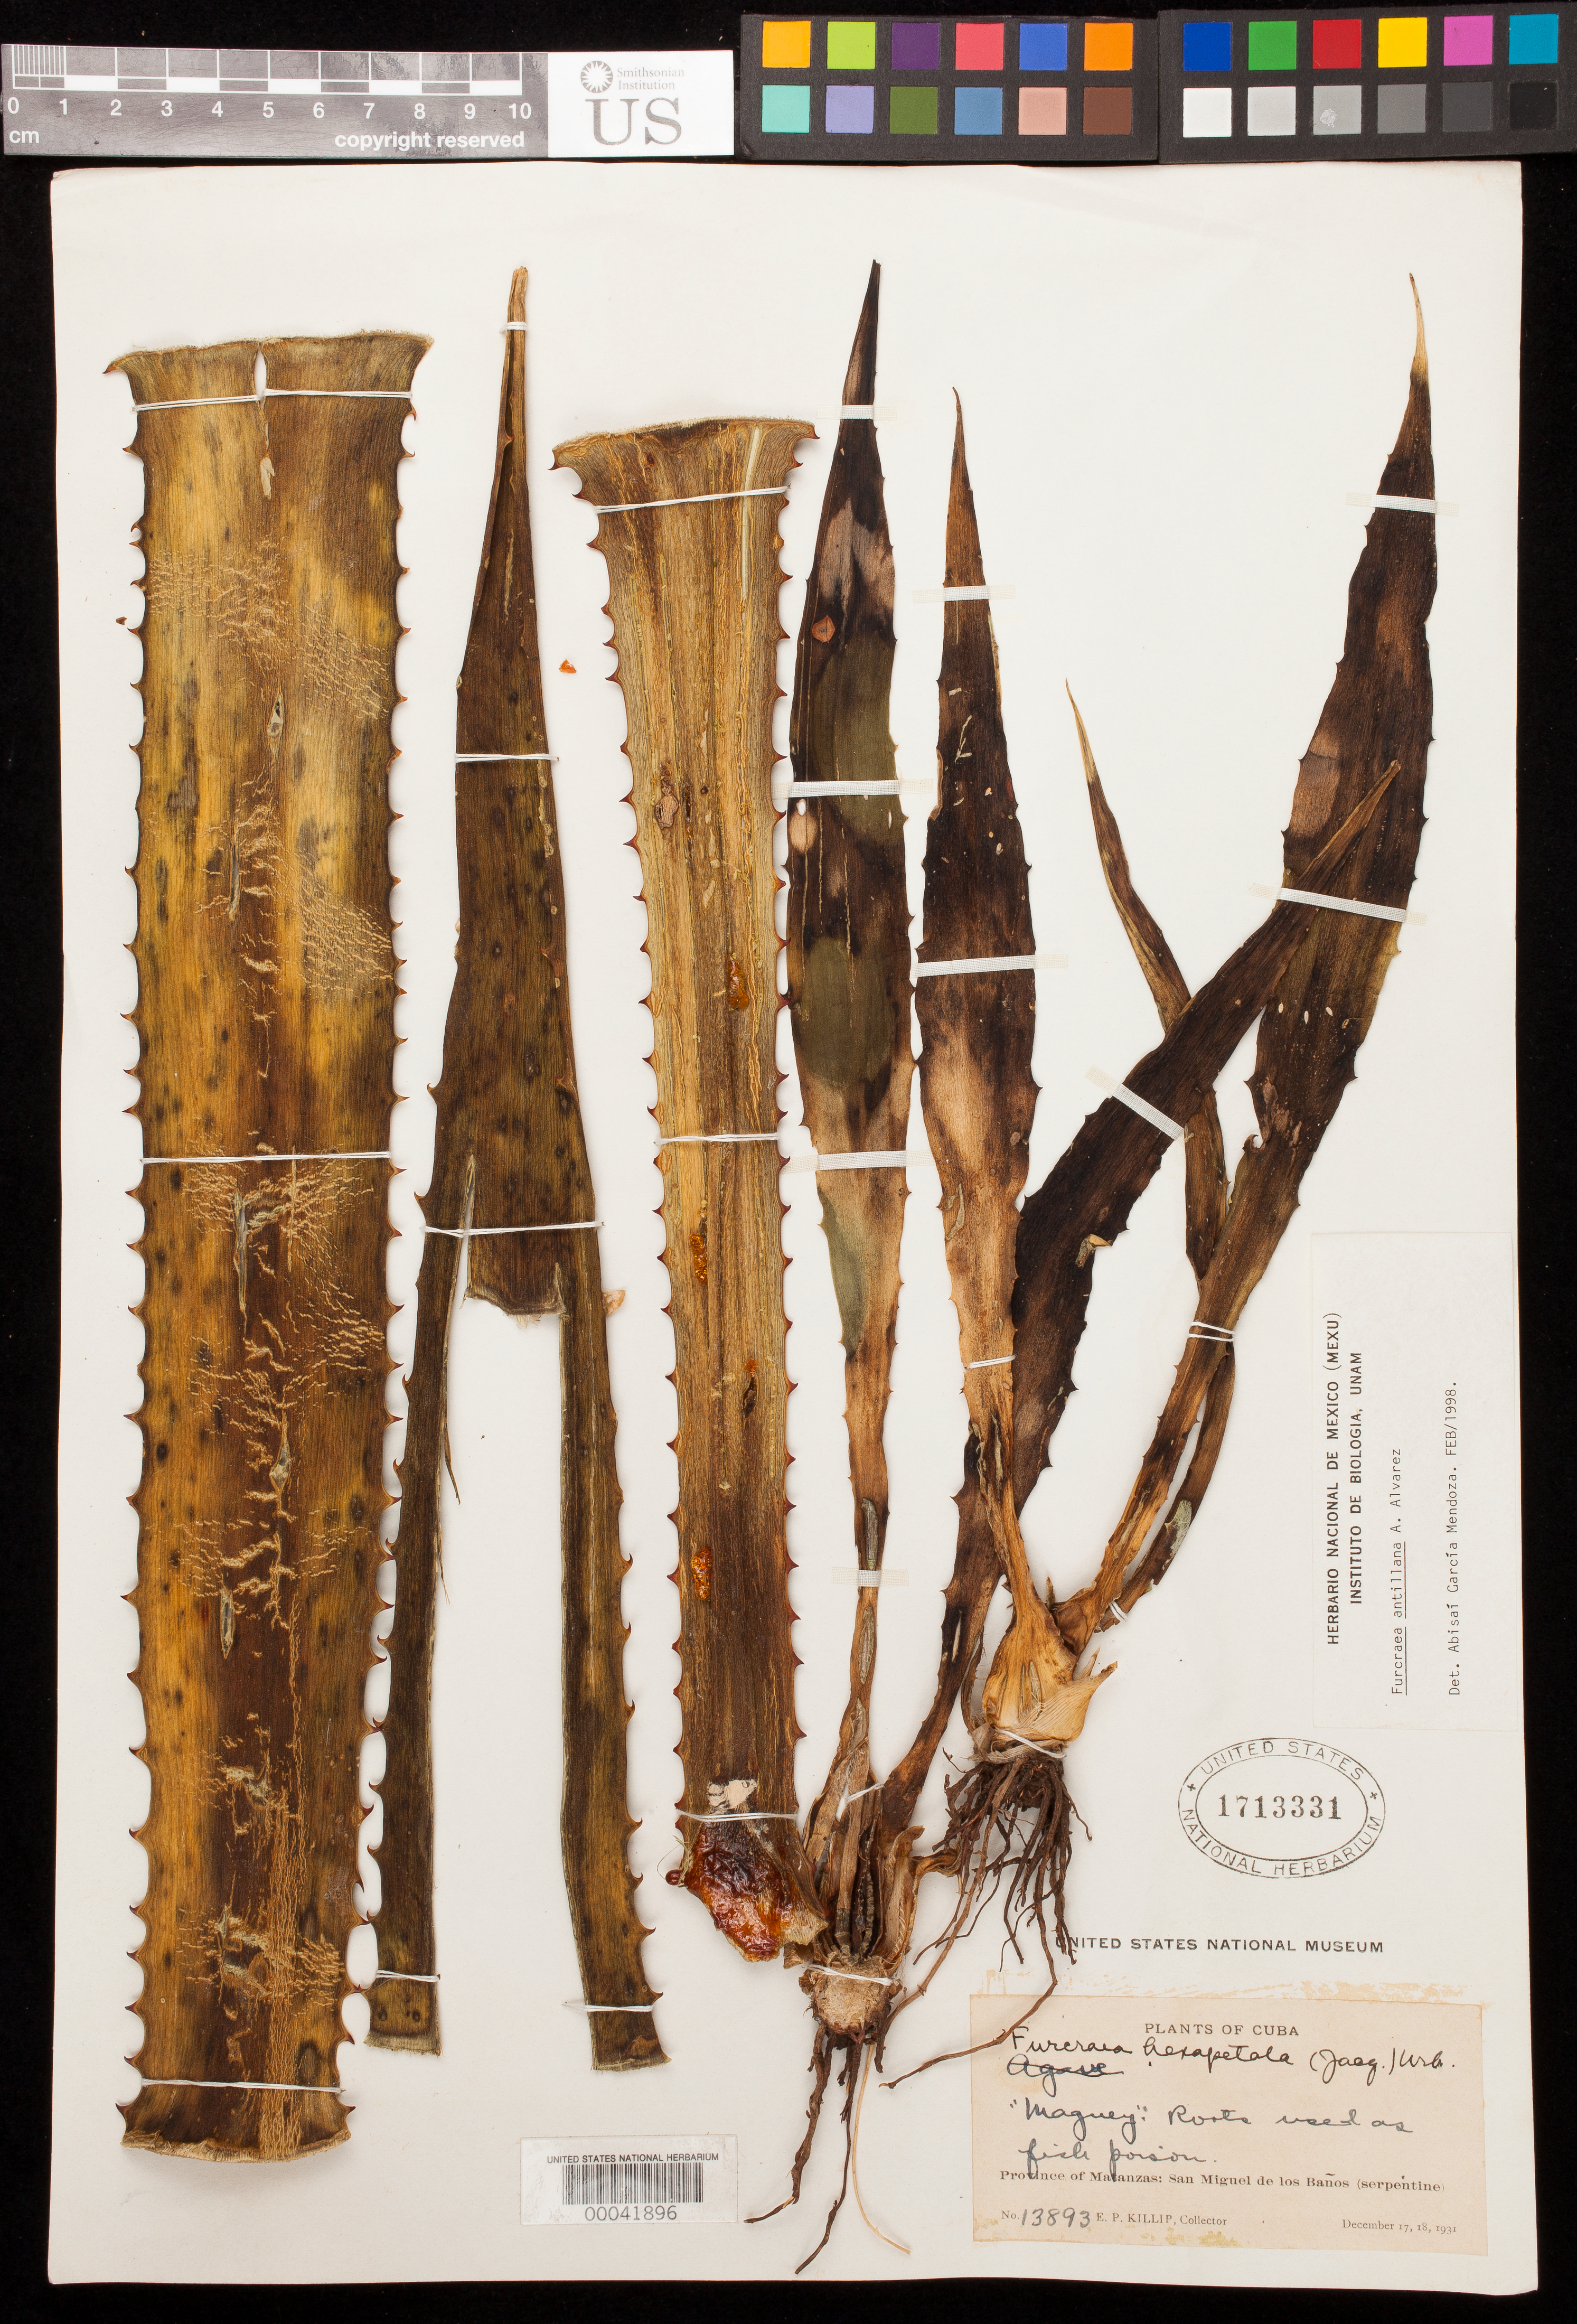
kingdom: Plantae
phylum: Tracheophyta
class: Liliopsida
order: Asparagales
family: Asparagaceae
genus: Furcraea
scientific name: Furcraea antillana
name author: A. Alvarez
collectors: E. P. Killip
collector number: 13893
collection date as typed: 17 Dec 1931 and 18 Dec 1931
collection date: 1931-12-17,1931-12-18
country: Cuba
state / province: Matanzas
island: Greater Antilles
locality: San miguel de los banos (serpentine)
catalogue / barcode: US 1713331